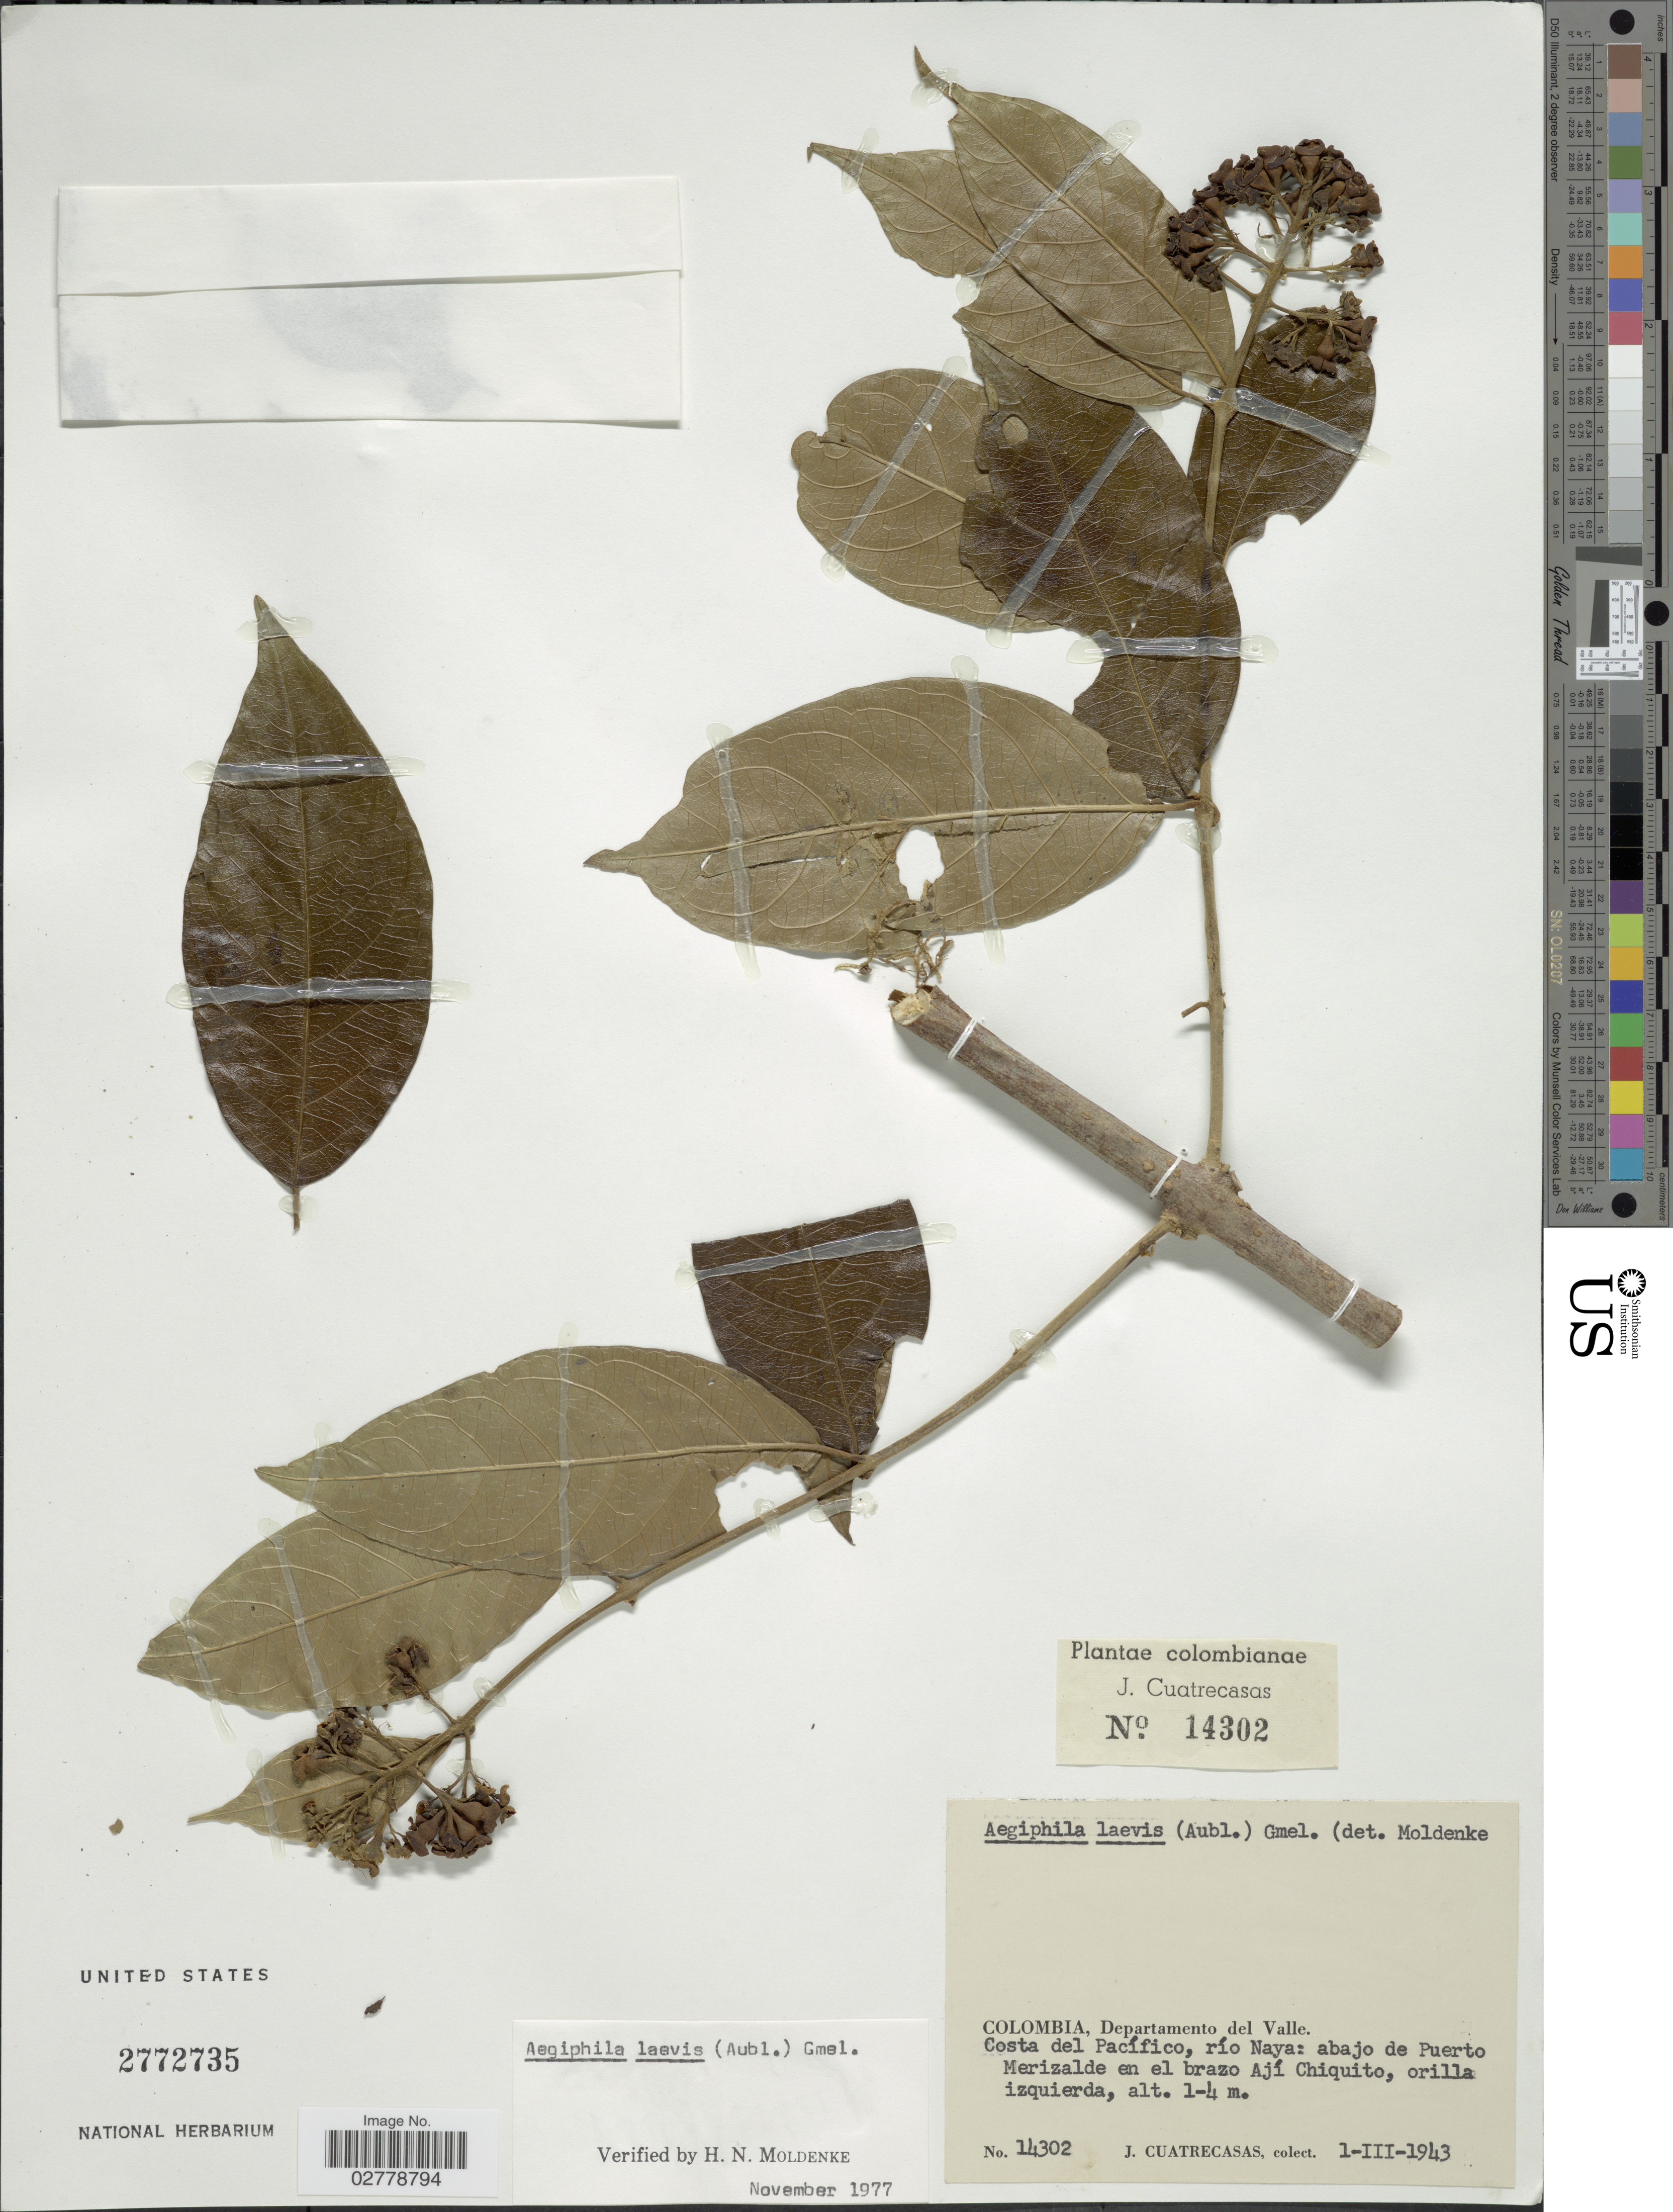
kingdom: Plantae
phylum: Tracheophyta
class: Magnoliopsida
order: Lamiales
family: Lamiaceae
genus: Aegiphila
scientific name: Aegiphila laevis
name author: (Aubl.) J.F. Gmel.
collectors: J. Cuatrecasas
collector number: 14302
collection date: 1943-03-01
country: Colombia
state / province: Valle del Cauca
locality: Departamento del Valle. Costa del Pacífico, río Naya: abajo de Puerto Merizalde en el brazo Ají Chiquito, orilla izquierda.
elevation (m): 1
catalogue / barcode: US 2772735